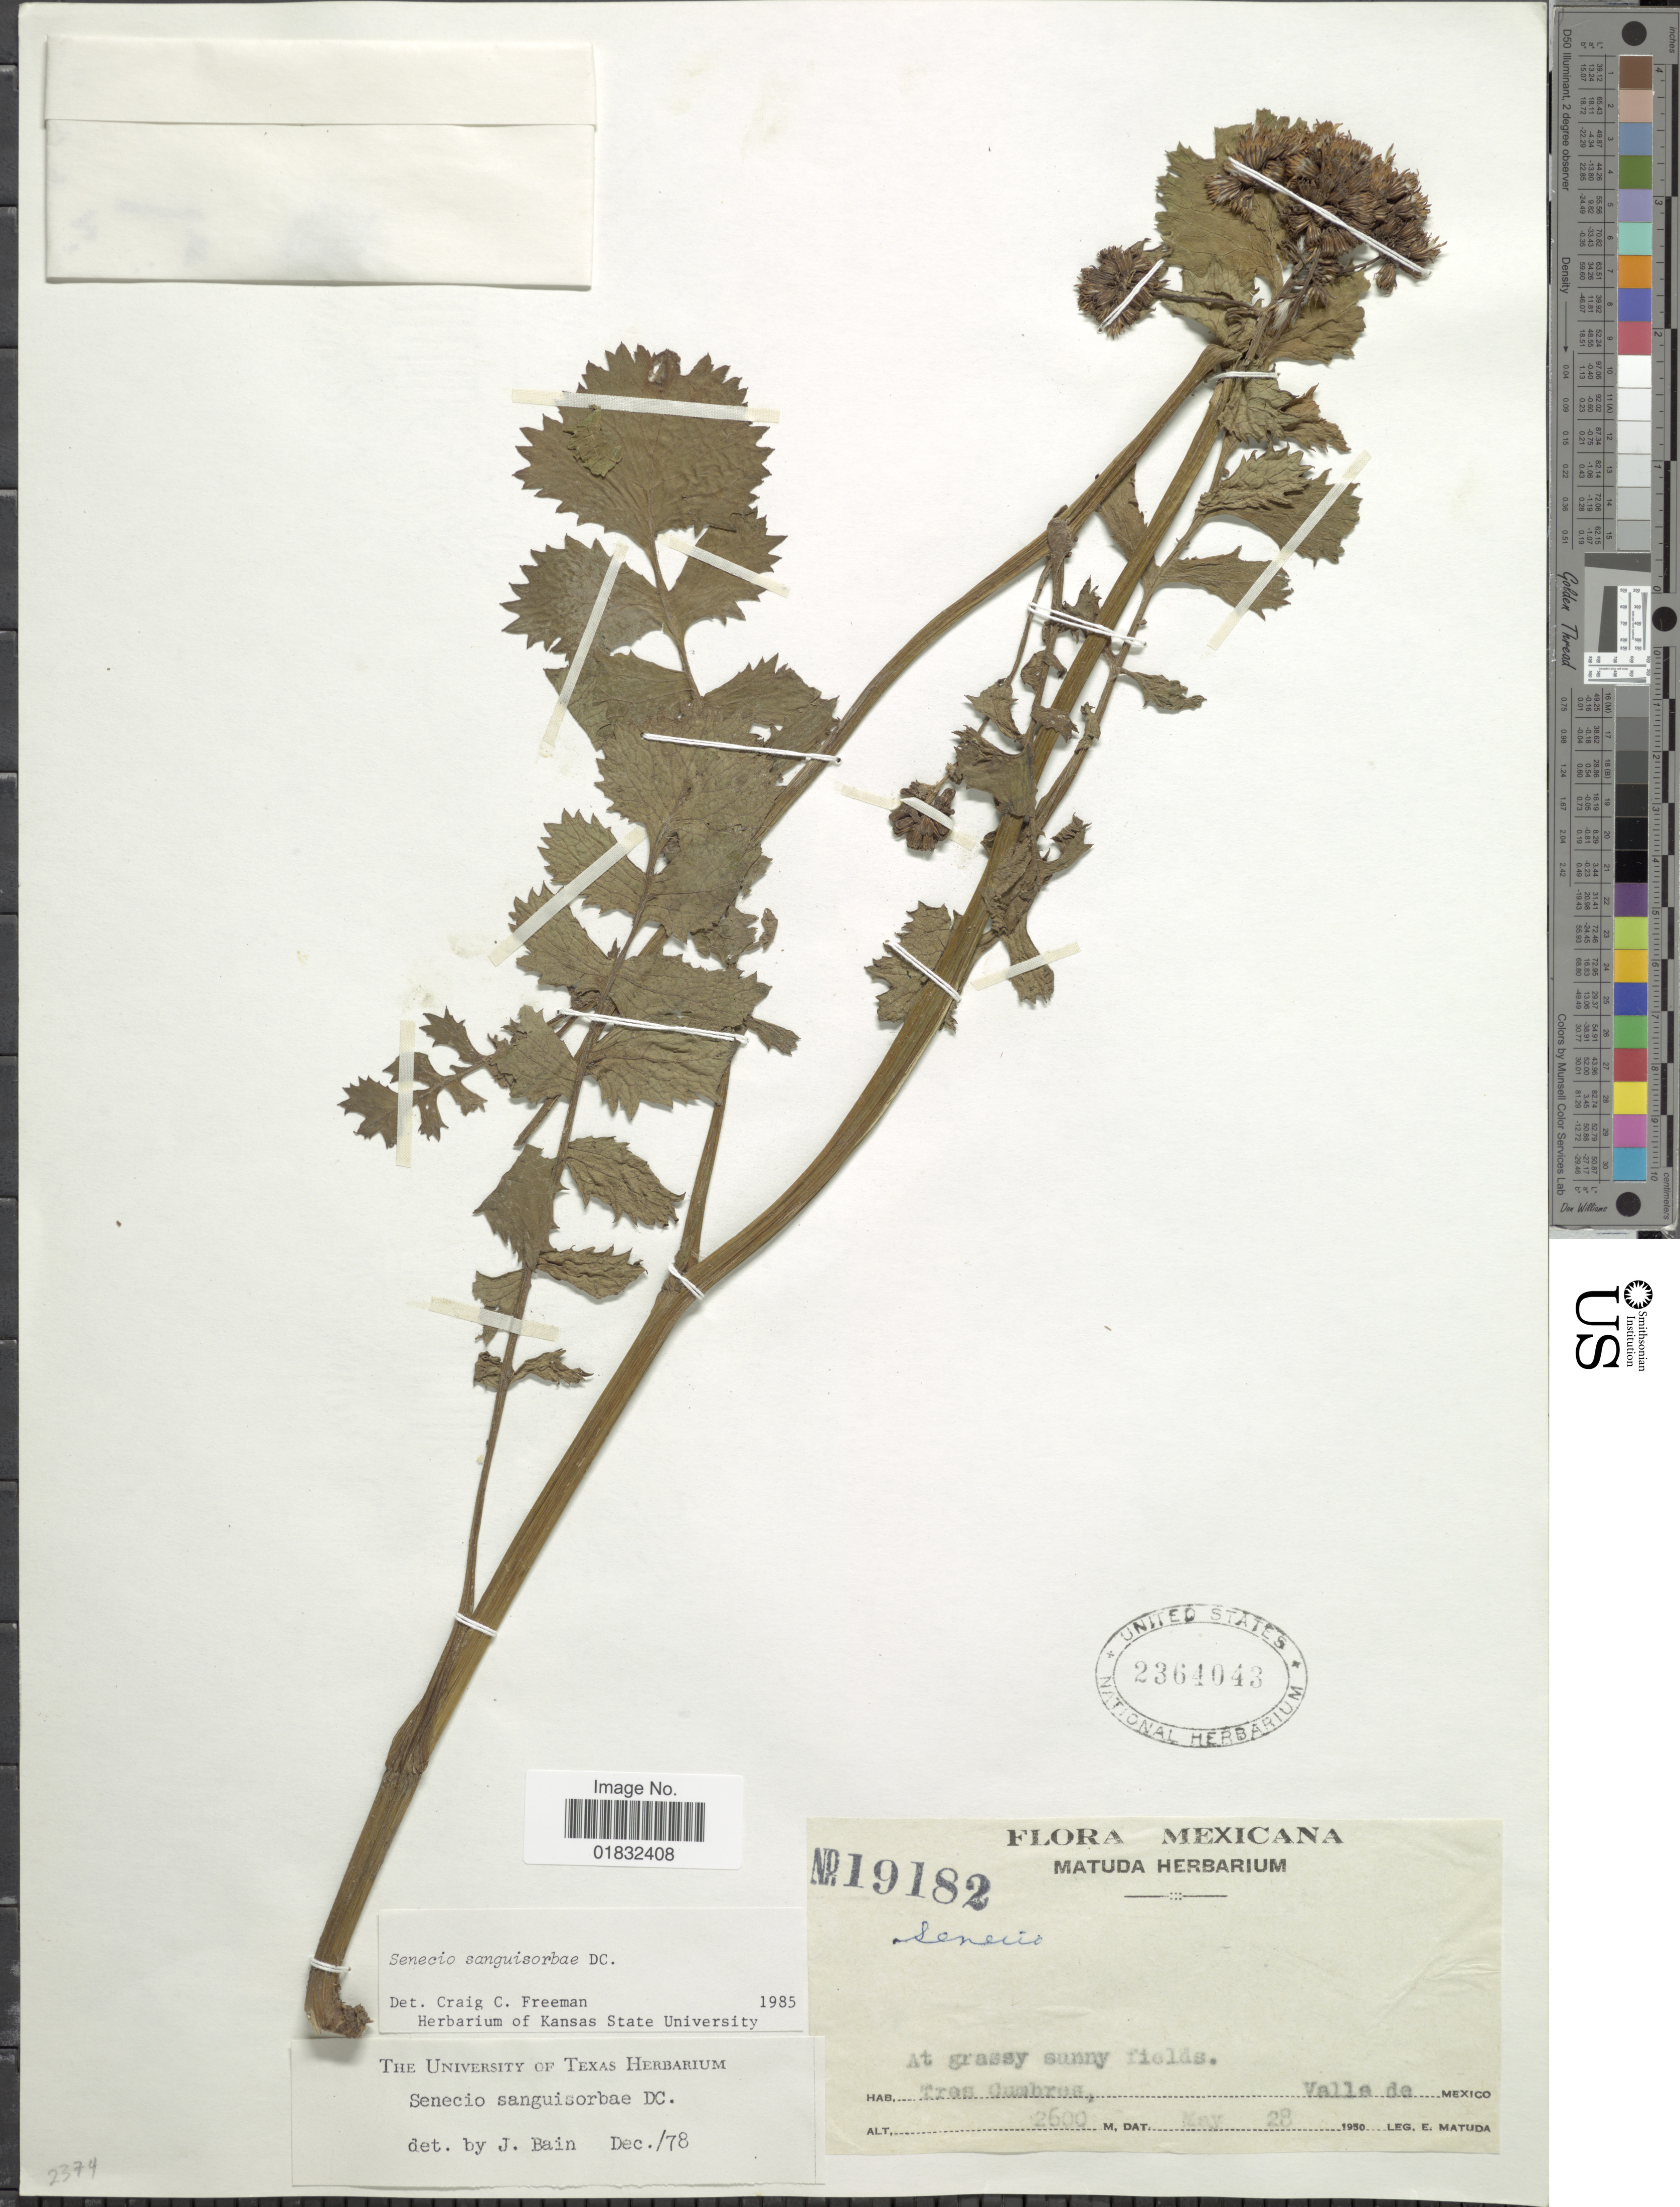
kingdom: Plantae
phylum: Tracheophyta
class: Magnoliopsida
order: Asterales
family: Asteraceae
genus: Packera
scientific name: Packera sanguisorboides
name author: (Rydb.) W.A. Weber & Á. Löve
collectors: E. Matuda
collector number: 19182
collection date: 1950-05-28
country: Mexico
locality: At grassy sunny fields. Tres Cumbres, Valle de Mexico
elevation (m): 2600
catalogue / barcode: US 2364043